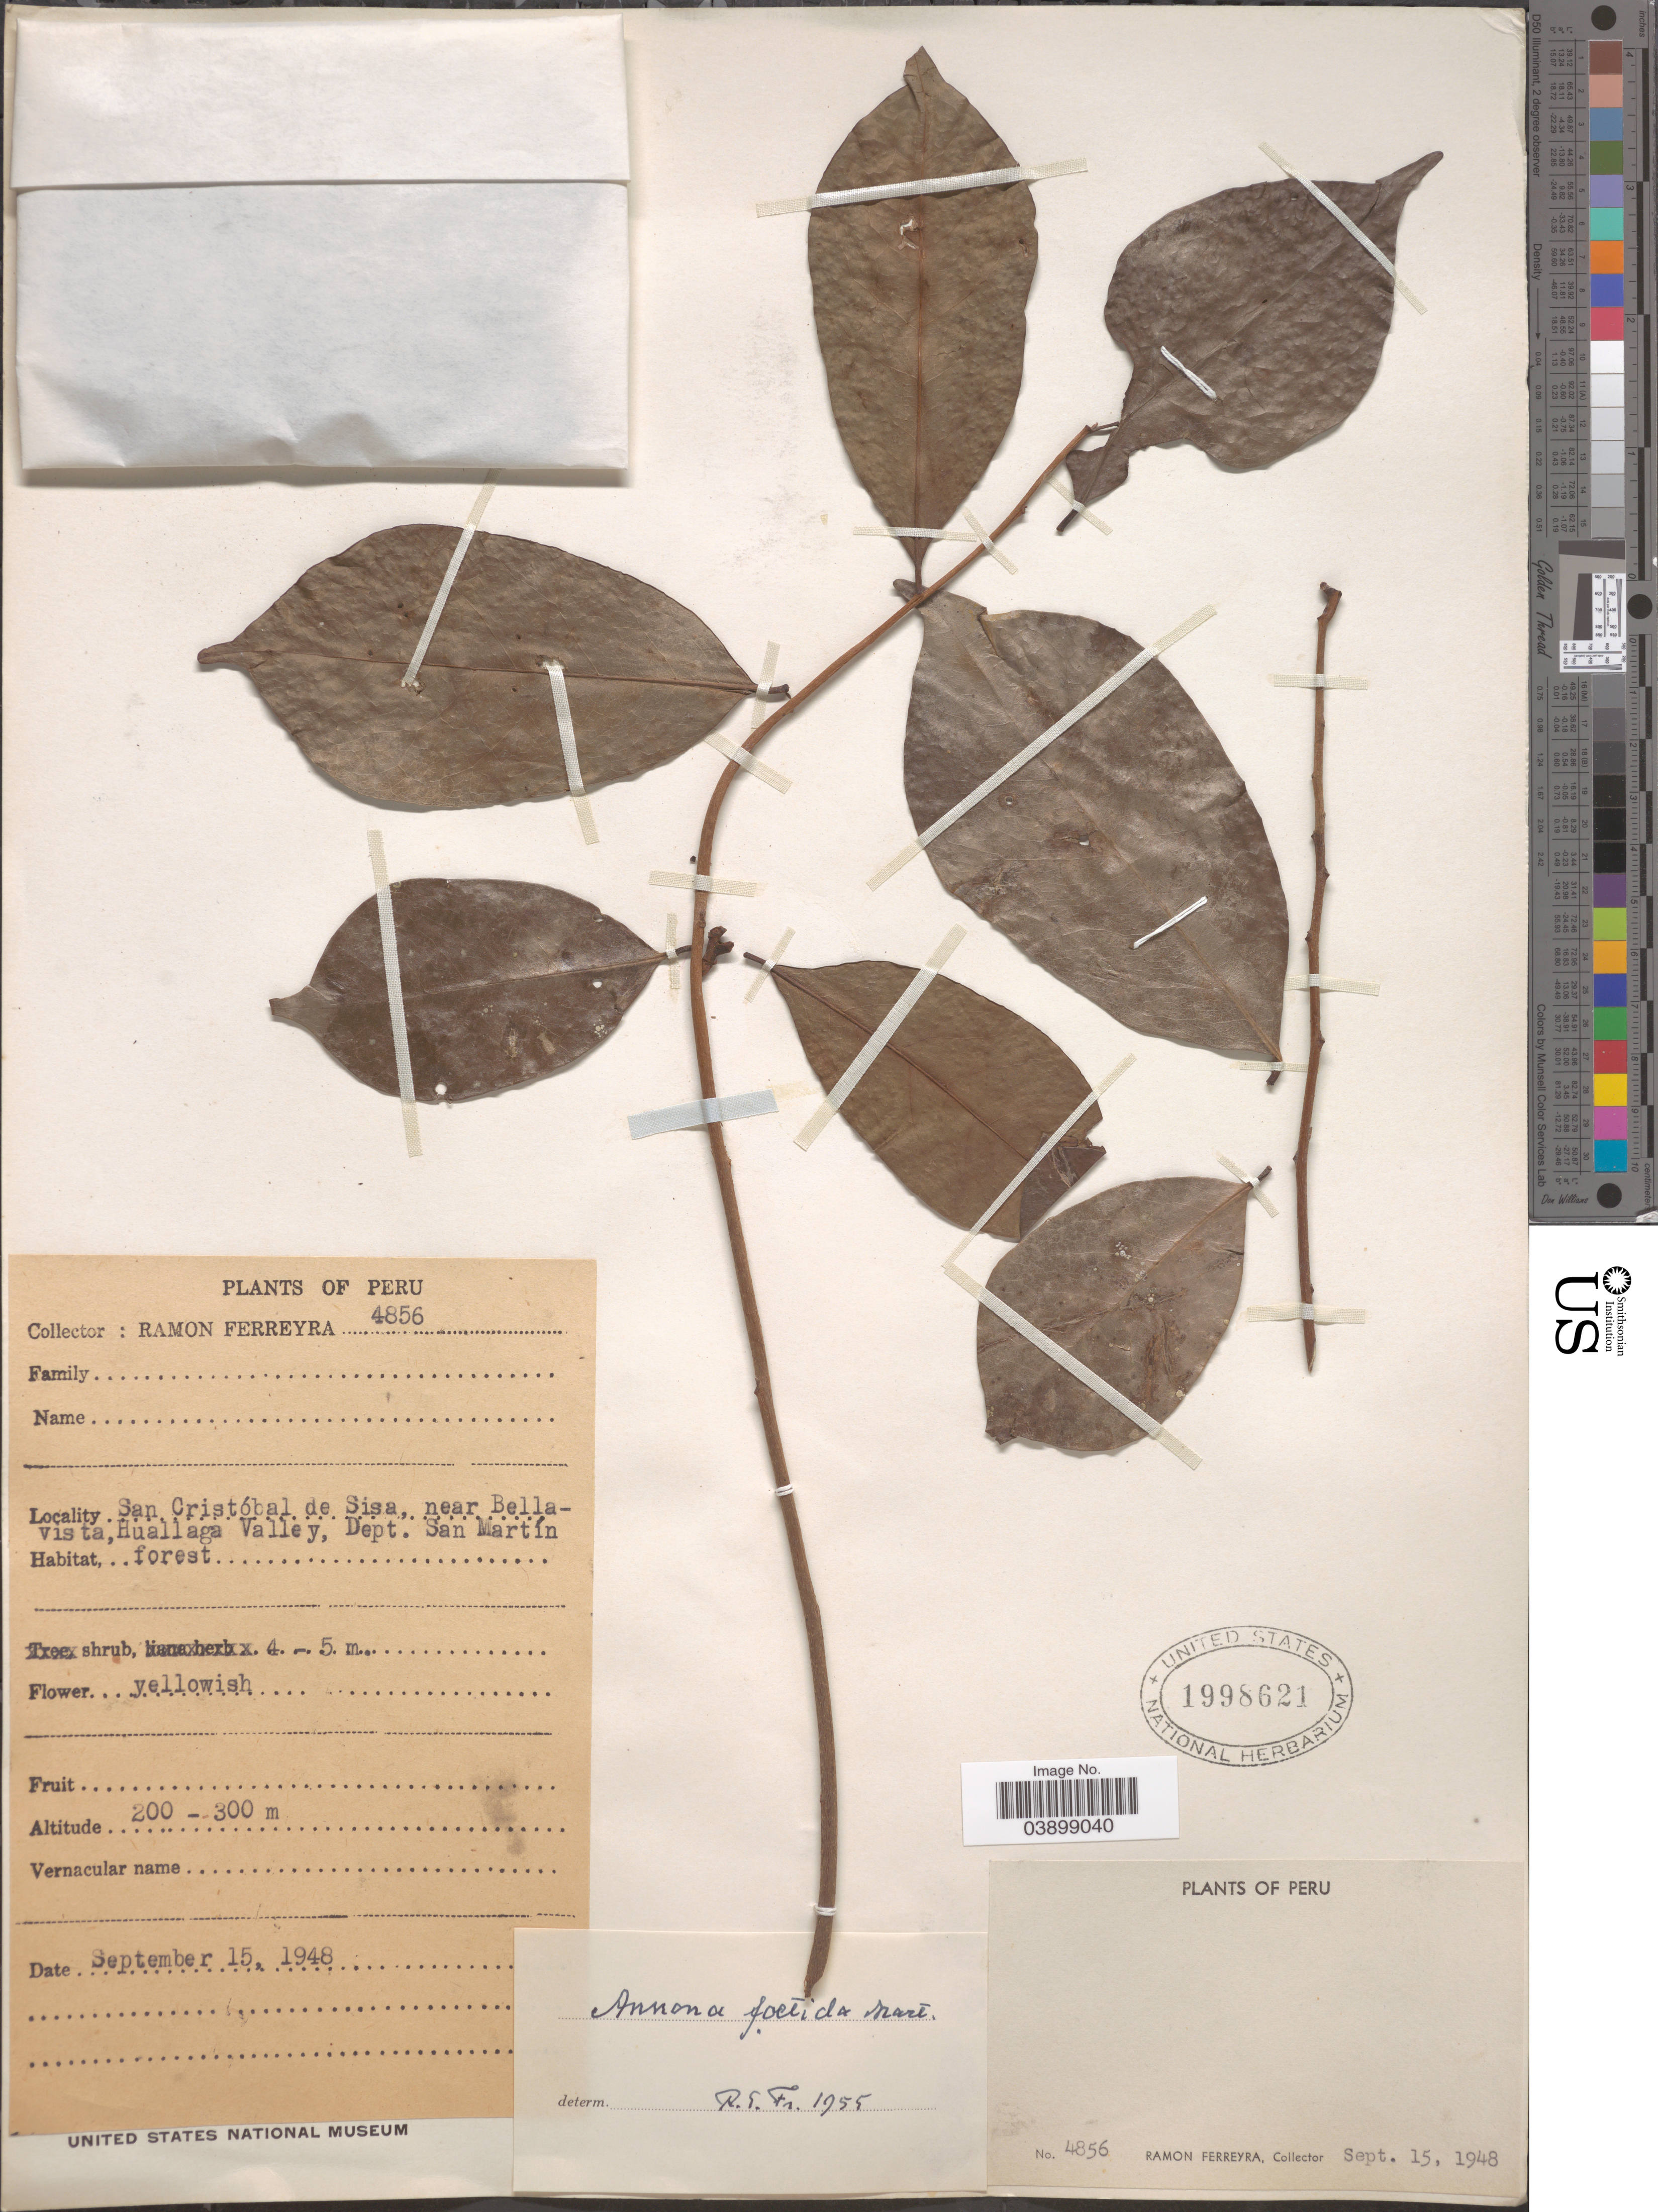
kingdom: Plantae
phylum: Tracheophyta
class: Magnoliopsida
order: Magnoliales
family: Annonaceae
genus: Annona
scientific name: Annona foetida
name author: Mart.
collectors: R. A. Ferreyra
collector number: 4856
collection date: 1948-09-15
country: Peru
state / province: San Martín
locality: San Cristóbal de Sisa, near Bellavista, Huallaga Valley, Dept. San Martín.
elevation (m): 200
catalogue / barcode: US 1998621